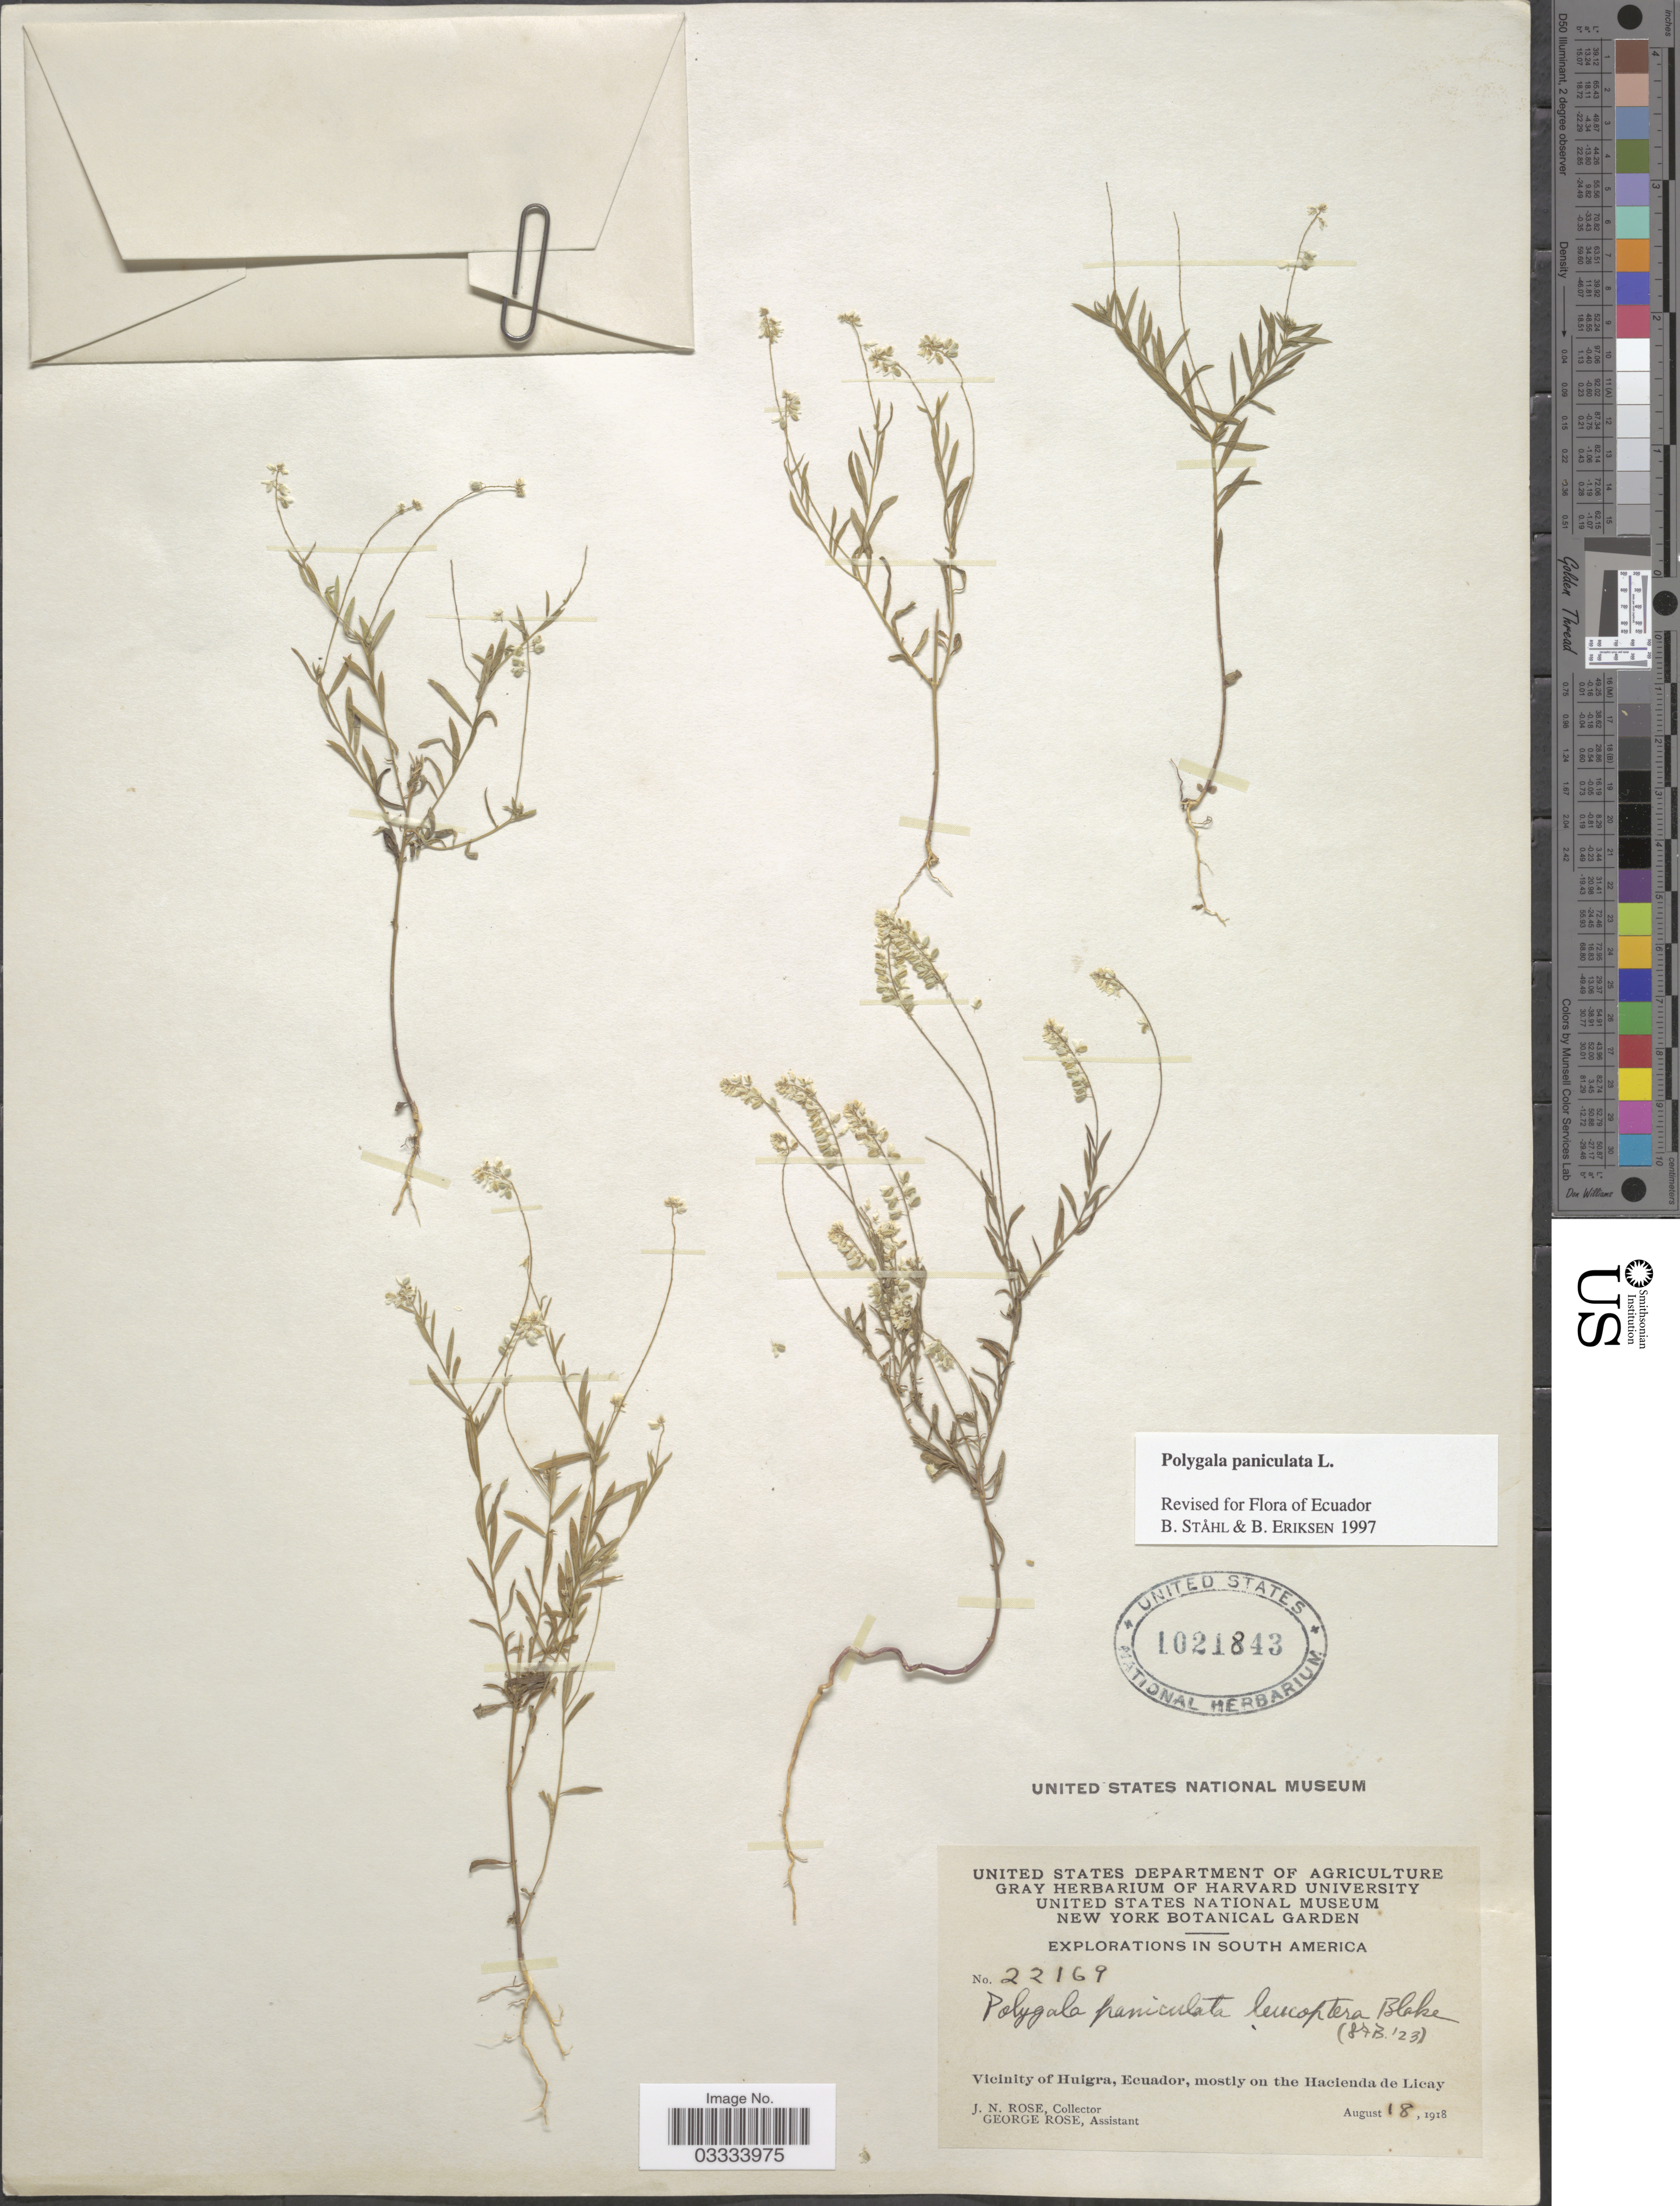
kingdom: Plantae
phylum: Tracheophyta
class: Magnoliopsida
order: Fabales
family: Polygalaceae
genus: Polygala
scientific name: Polygala paniculata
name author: L.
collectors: J. N. Rose & G. Rose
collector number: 22169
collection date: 1918-08-18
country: Ecuador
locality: Vicinity of Huigra, mostly on the Hacienda de Licay.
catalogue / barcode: US 1021843